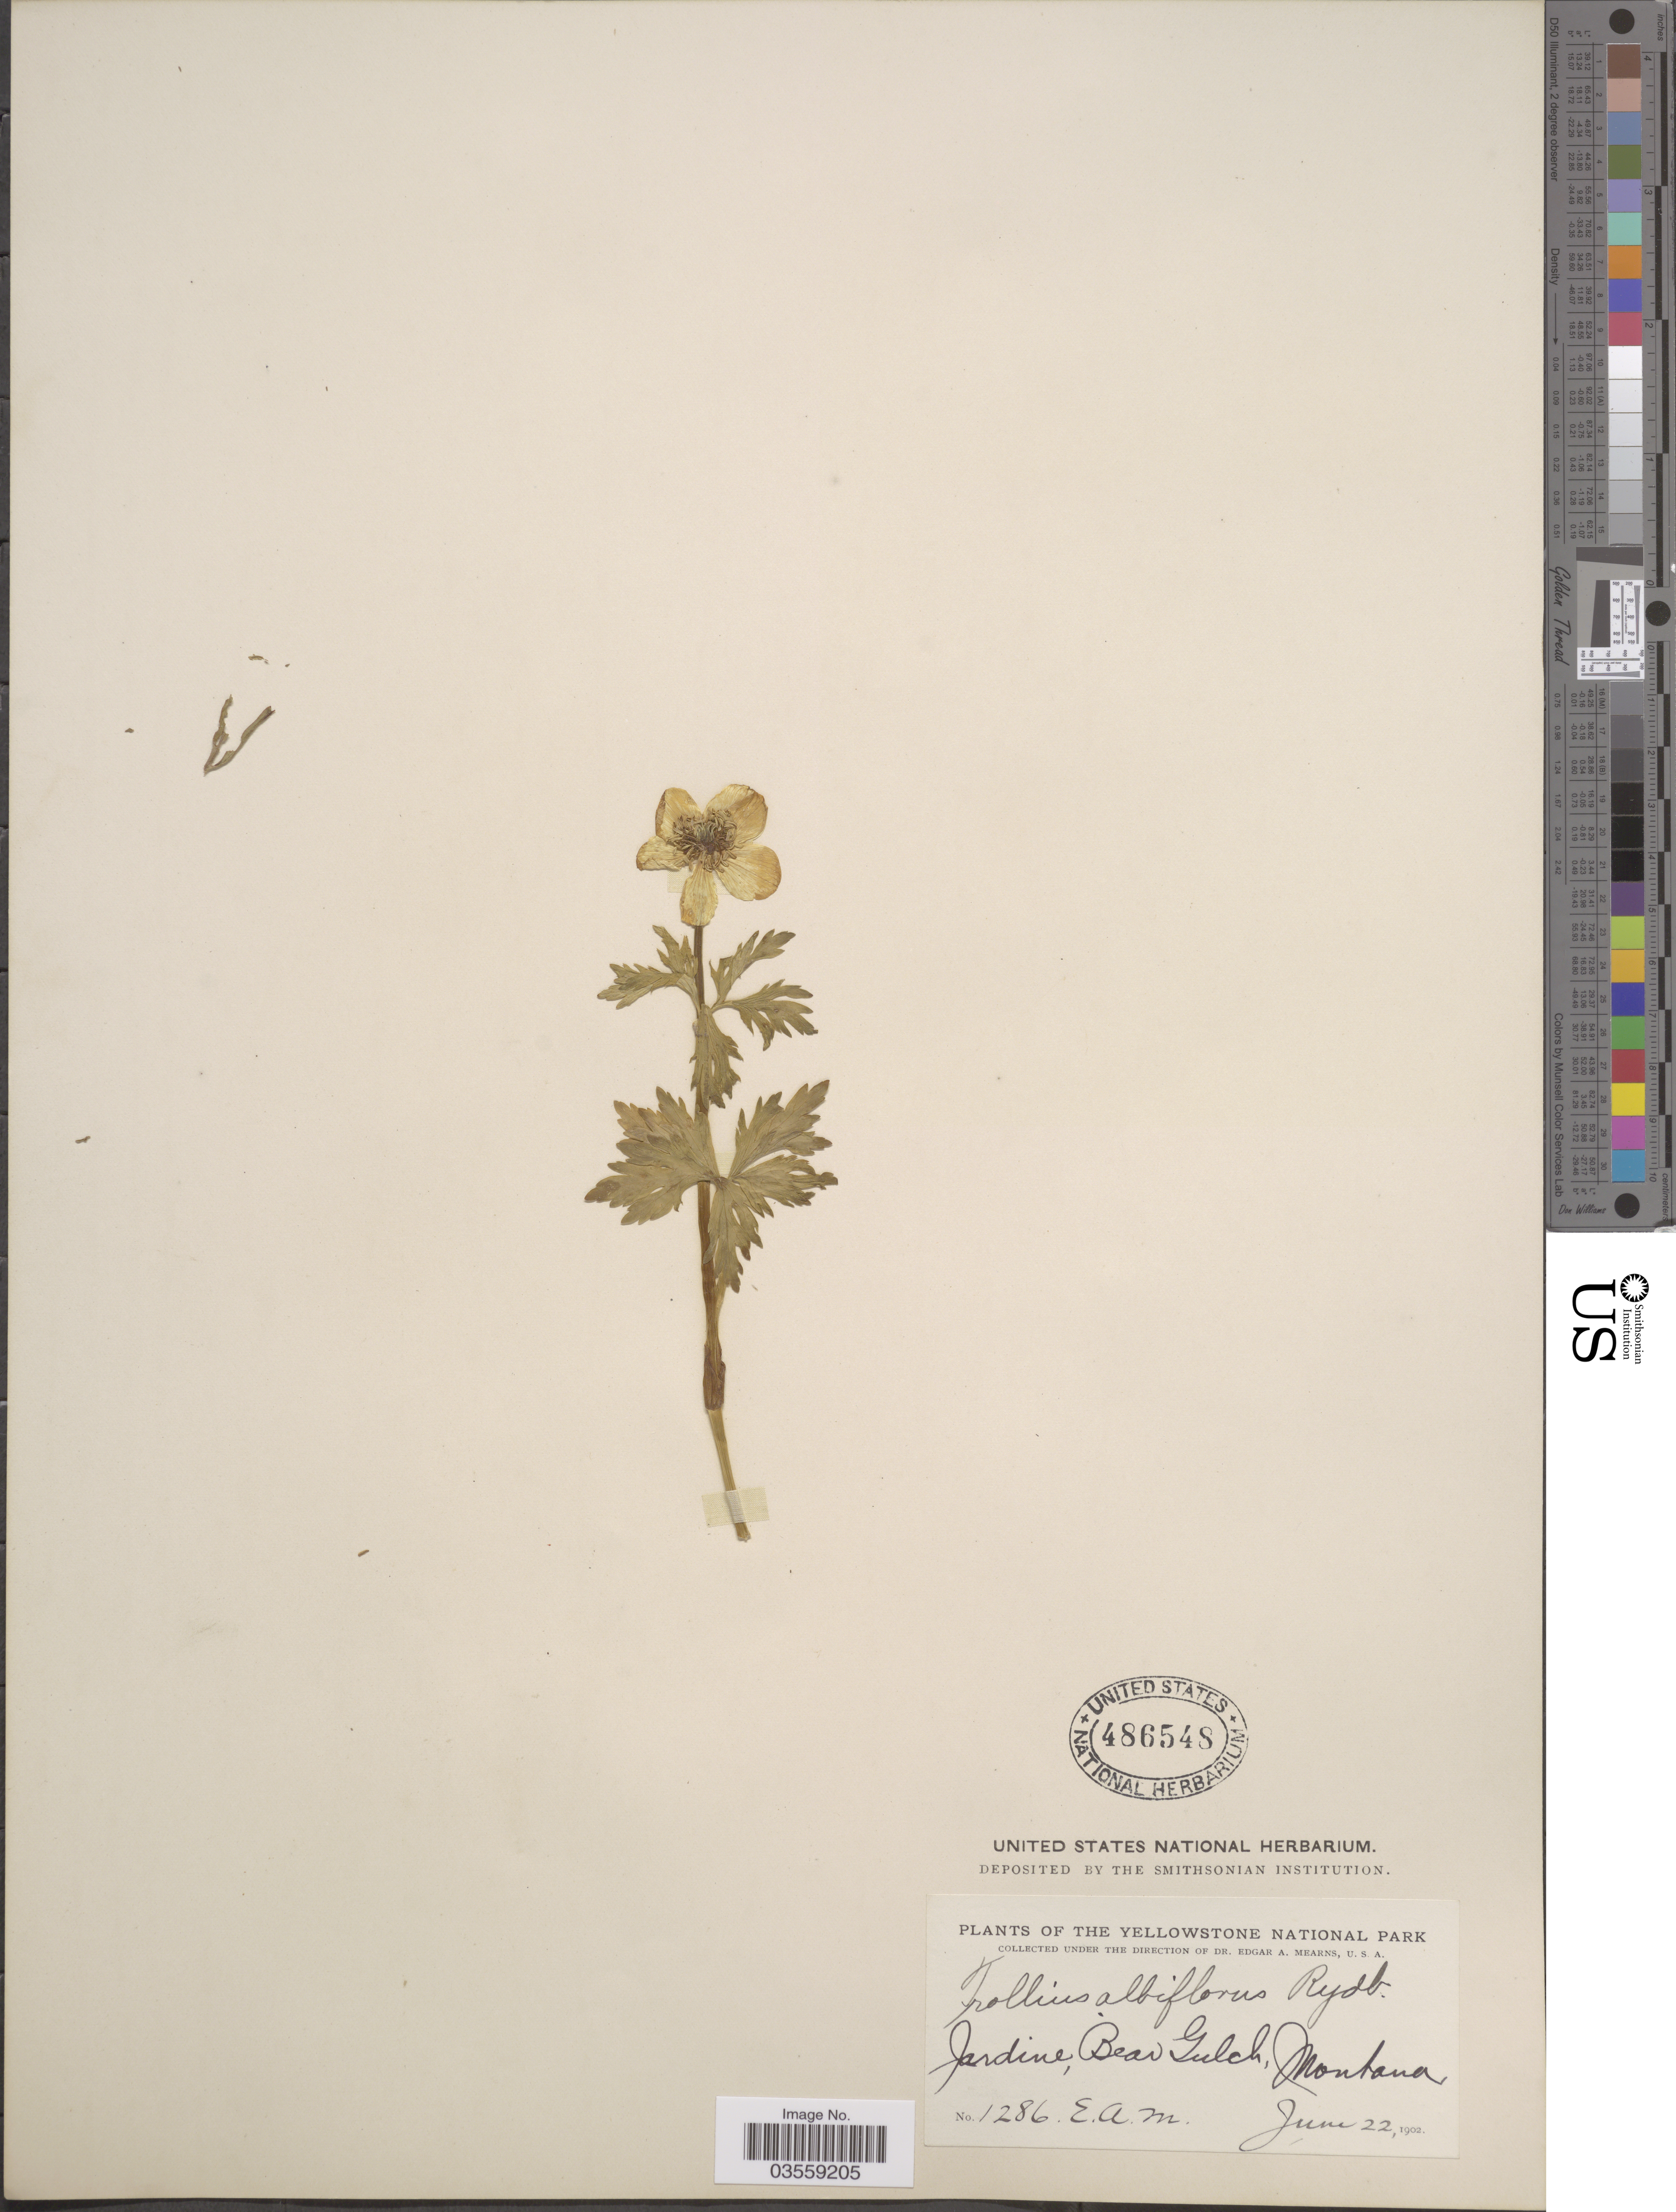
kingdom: Plantae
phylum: Tracheophyta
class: Magnoliopsida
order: Ranunculales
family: Ranunculaceae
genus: Trollius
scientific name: Trollius laxus var. albiflorus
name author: A. Gray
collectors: E. A. Mearns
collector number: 1286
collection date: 1902-06-22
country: United States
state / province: Montana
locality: The Yellowstone National Park. Jardine, Bear Gulch.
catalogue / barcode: US 486548